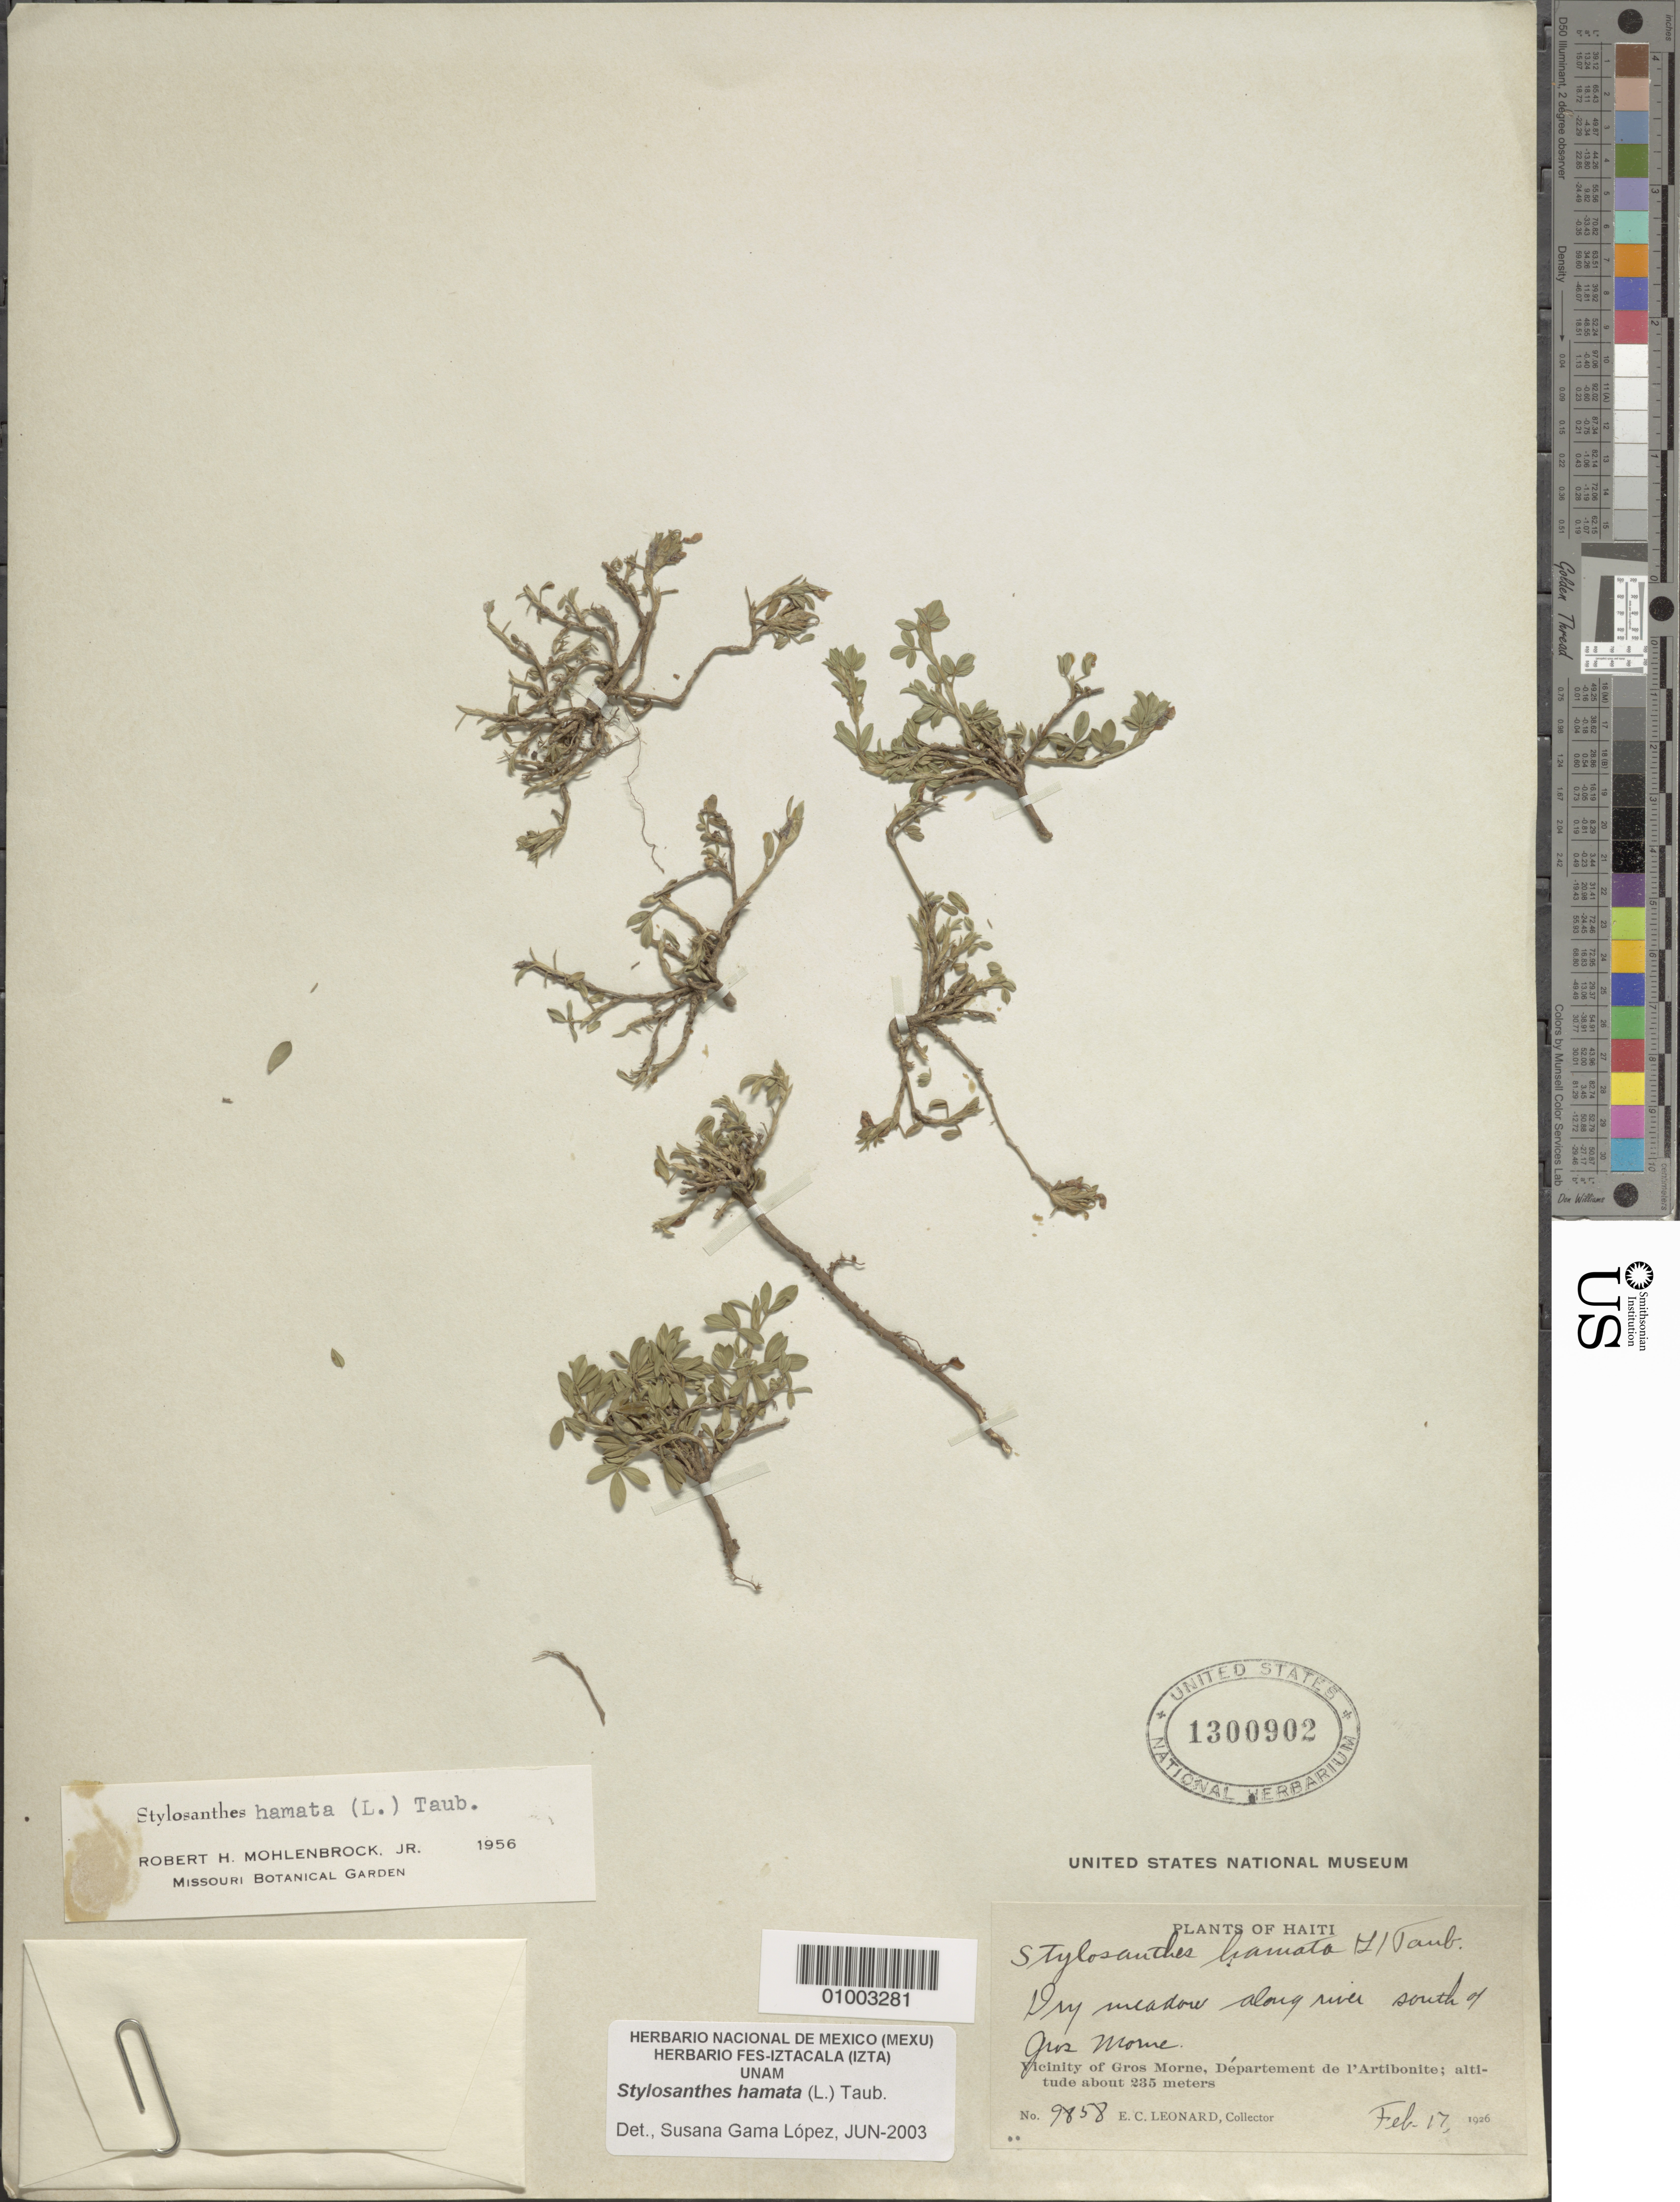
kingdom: Plantae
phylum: Tracheophyta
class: Magnoliopsida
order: Fabales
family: Fabaceae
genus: Stylosanthes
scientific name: Stylosanthes hamata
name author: (L.) Taub.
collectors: E. C. Leonard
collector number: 9858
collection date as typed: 17 Feb 1926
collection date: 1926-02-17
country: Haiti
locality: Vicinity of Gros Morne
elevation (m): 235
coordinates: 0 N, 0 E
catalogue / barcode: US 1300902